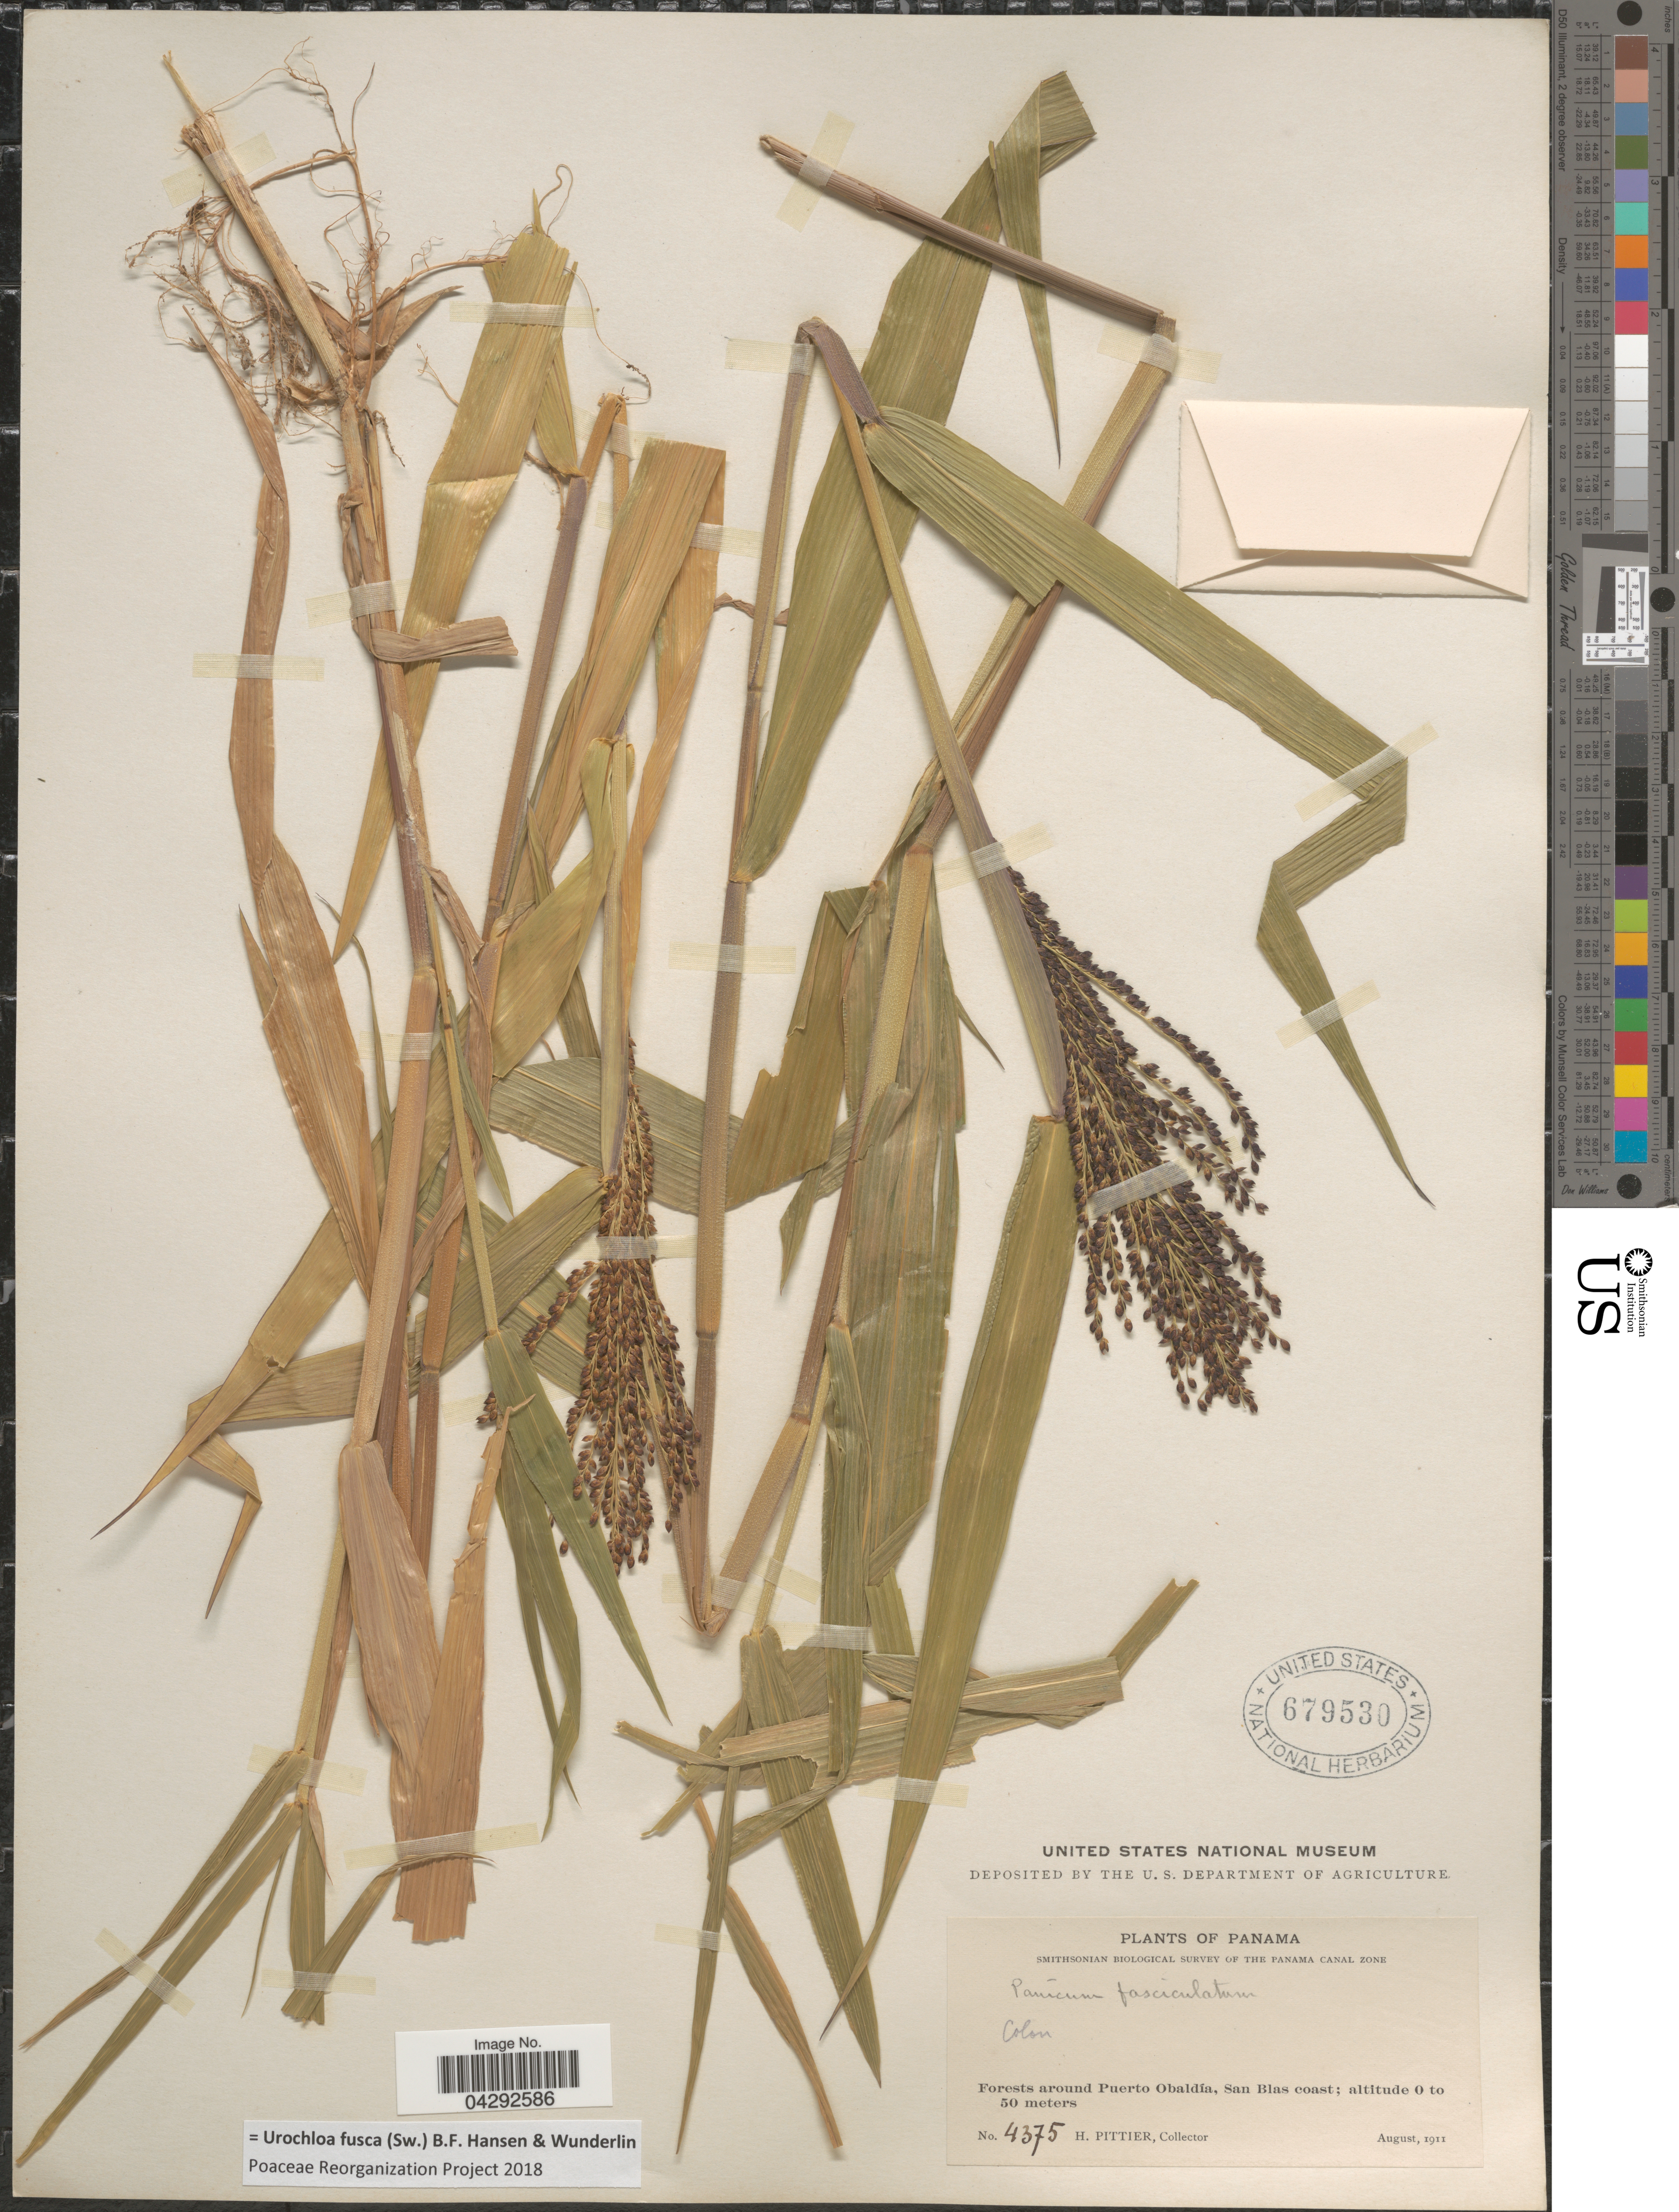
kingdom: Plantae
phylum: Tracheophyta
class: Liliopsida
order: Poales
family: Poaceae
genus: Urochloa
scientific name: Urochloa fusca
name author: (Sw.) B.F. Hansen & Wunderlin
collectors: H. F. Pittier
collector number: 4375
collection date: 1911-08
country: Panama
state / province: Colón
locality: Smithsonian Biological Survey of the Panama Canal Zone. Forests around Puerto Obaldía, San Blas coast.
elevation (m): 0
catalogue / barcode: US 679530